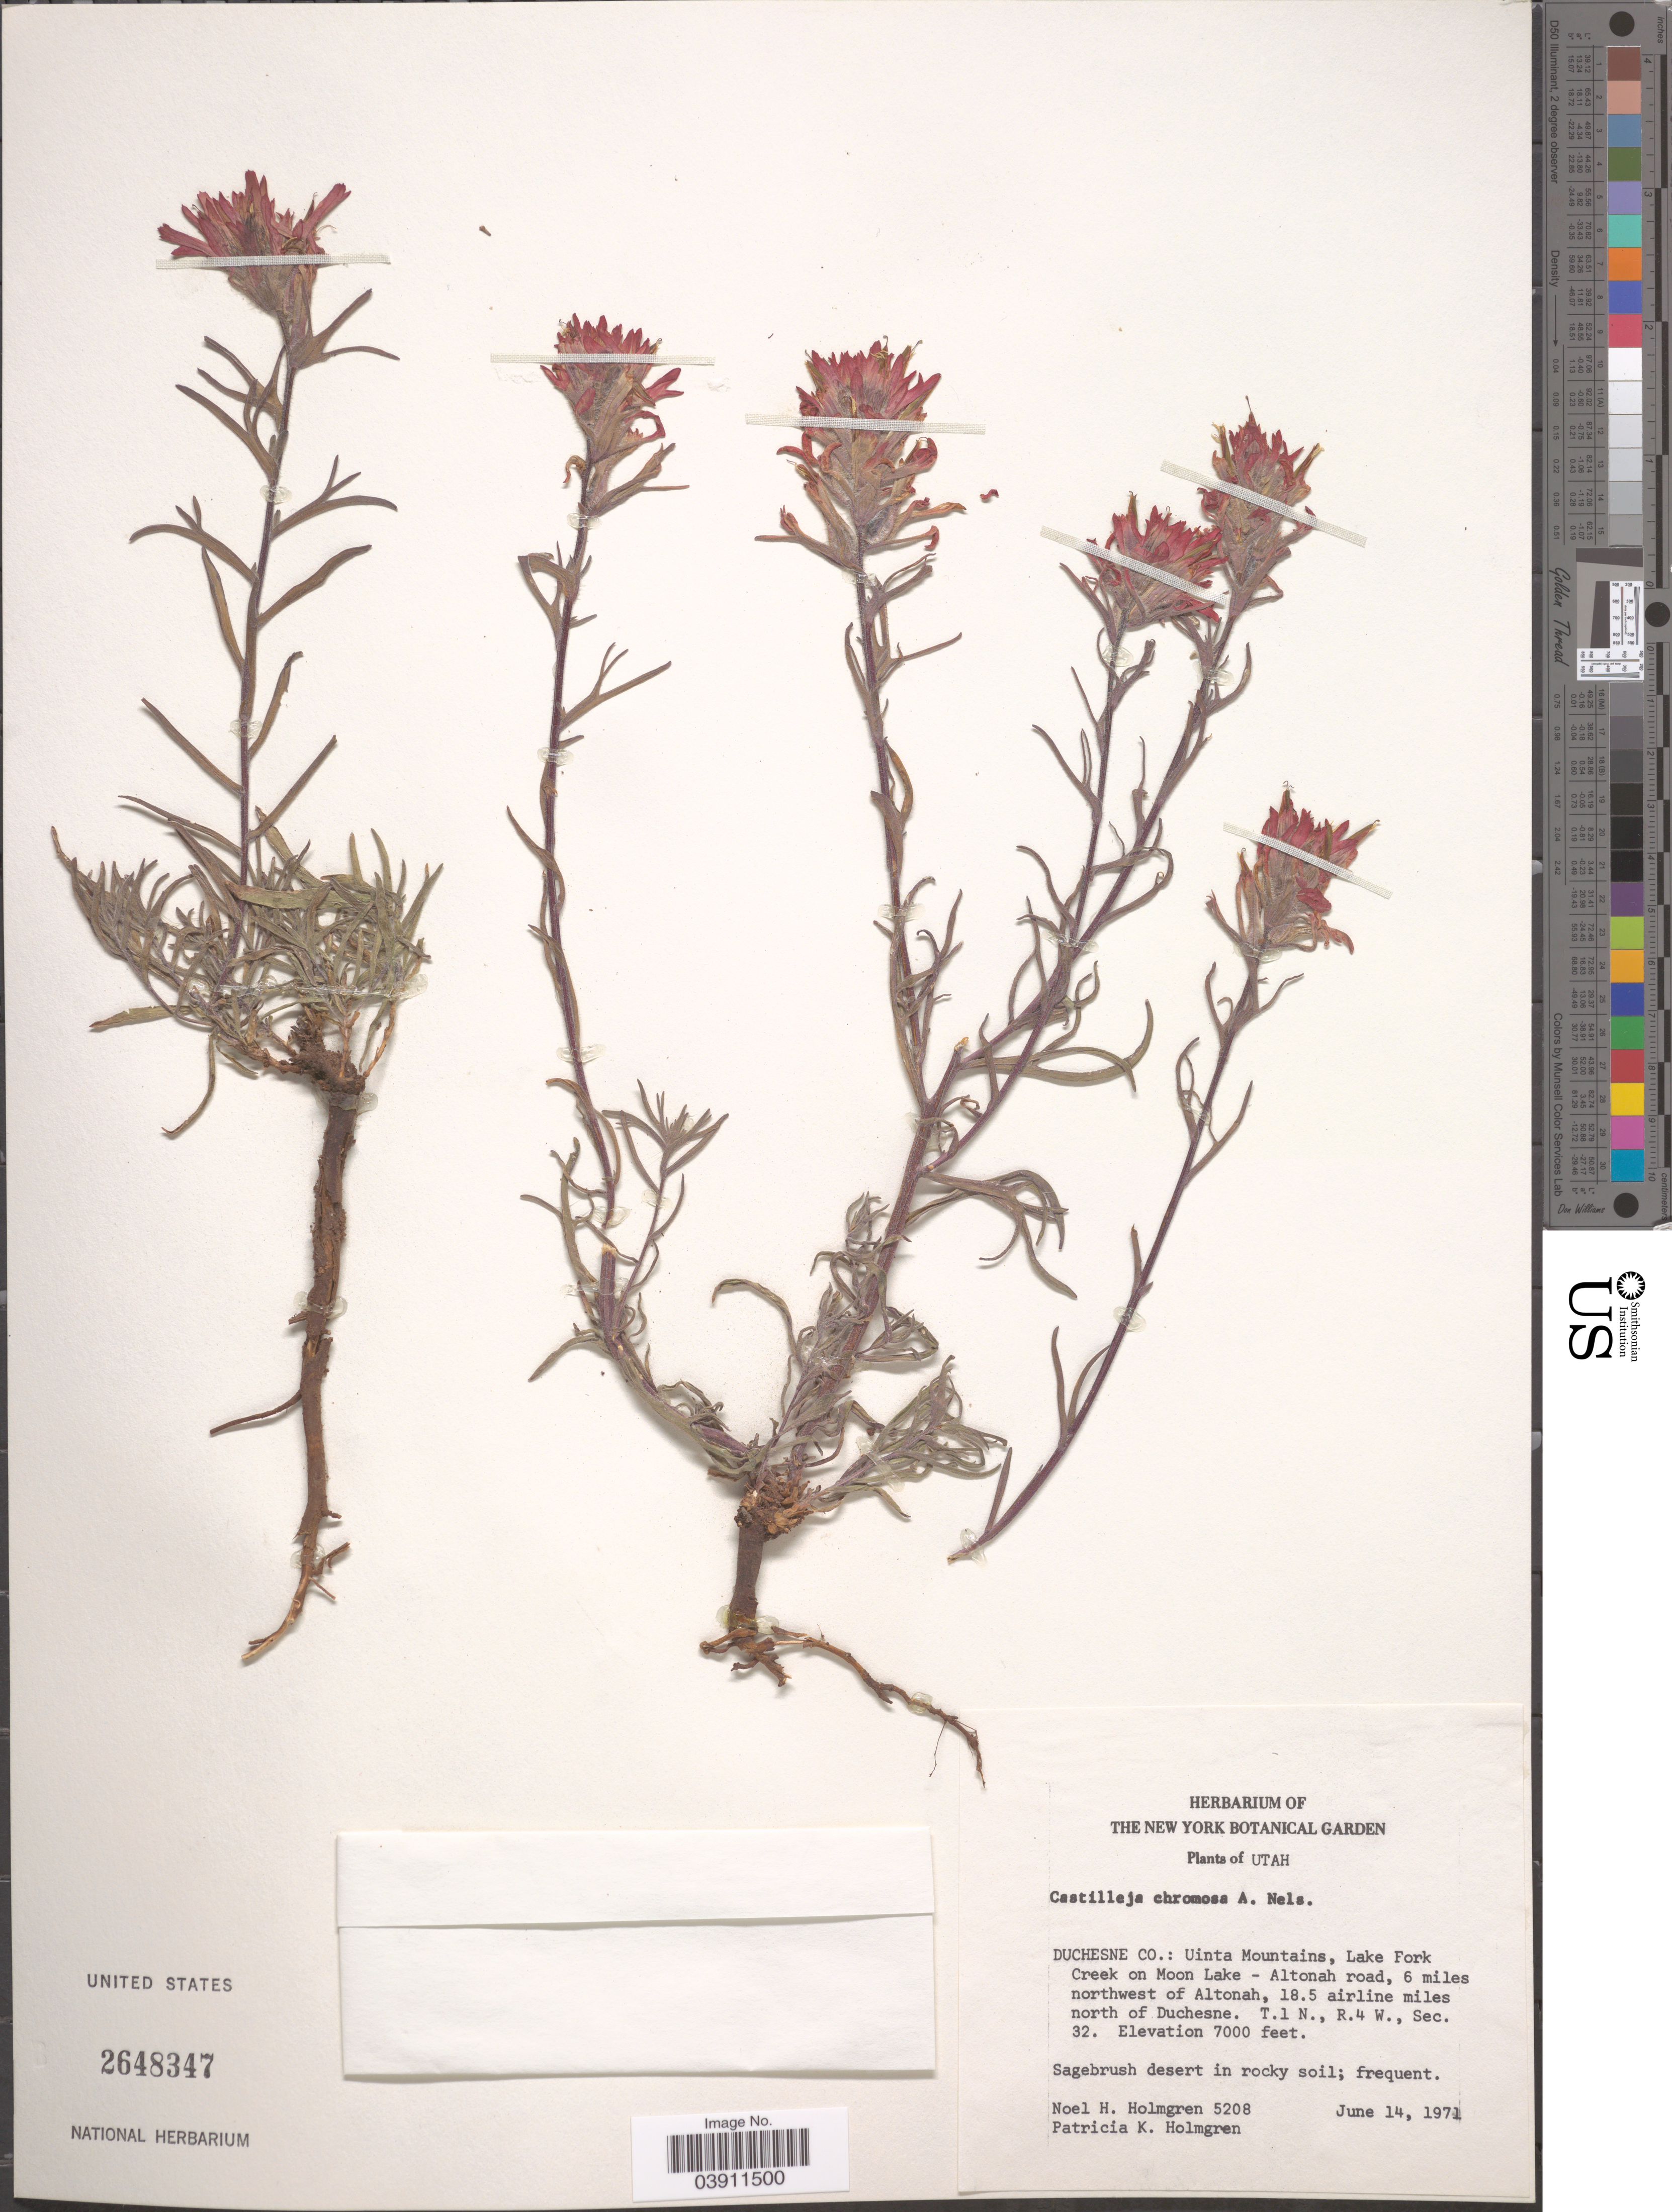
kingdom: Plantae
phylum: Tracheophyta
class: Magnoliopsida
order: Lamiales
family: Orobanchaceae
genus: Castilleja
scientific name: Castilleja chromosa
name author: A. Nelson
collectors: N. H. Holmgren & P. K. Holmgren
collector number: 5208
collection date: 1971-06-14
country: United States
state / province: Utah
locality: Duchesne Co.: Uinta Mountains, Lake Fork Creek on Moon Lake - Altonah road, 6 miles northwest of Altonah, 18.5 airline miles north of Duchesne. T.1 N., R.4 W., Sec. 32.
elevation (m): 2134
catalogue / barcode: US 2648347